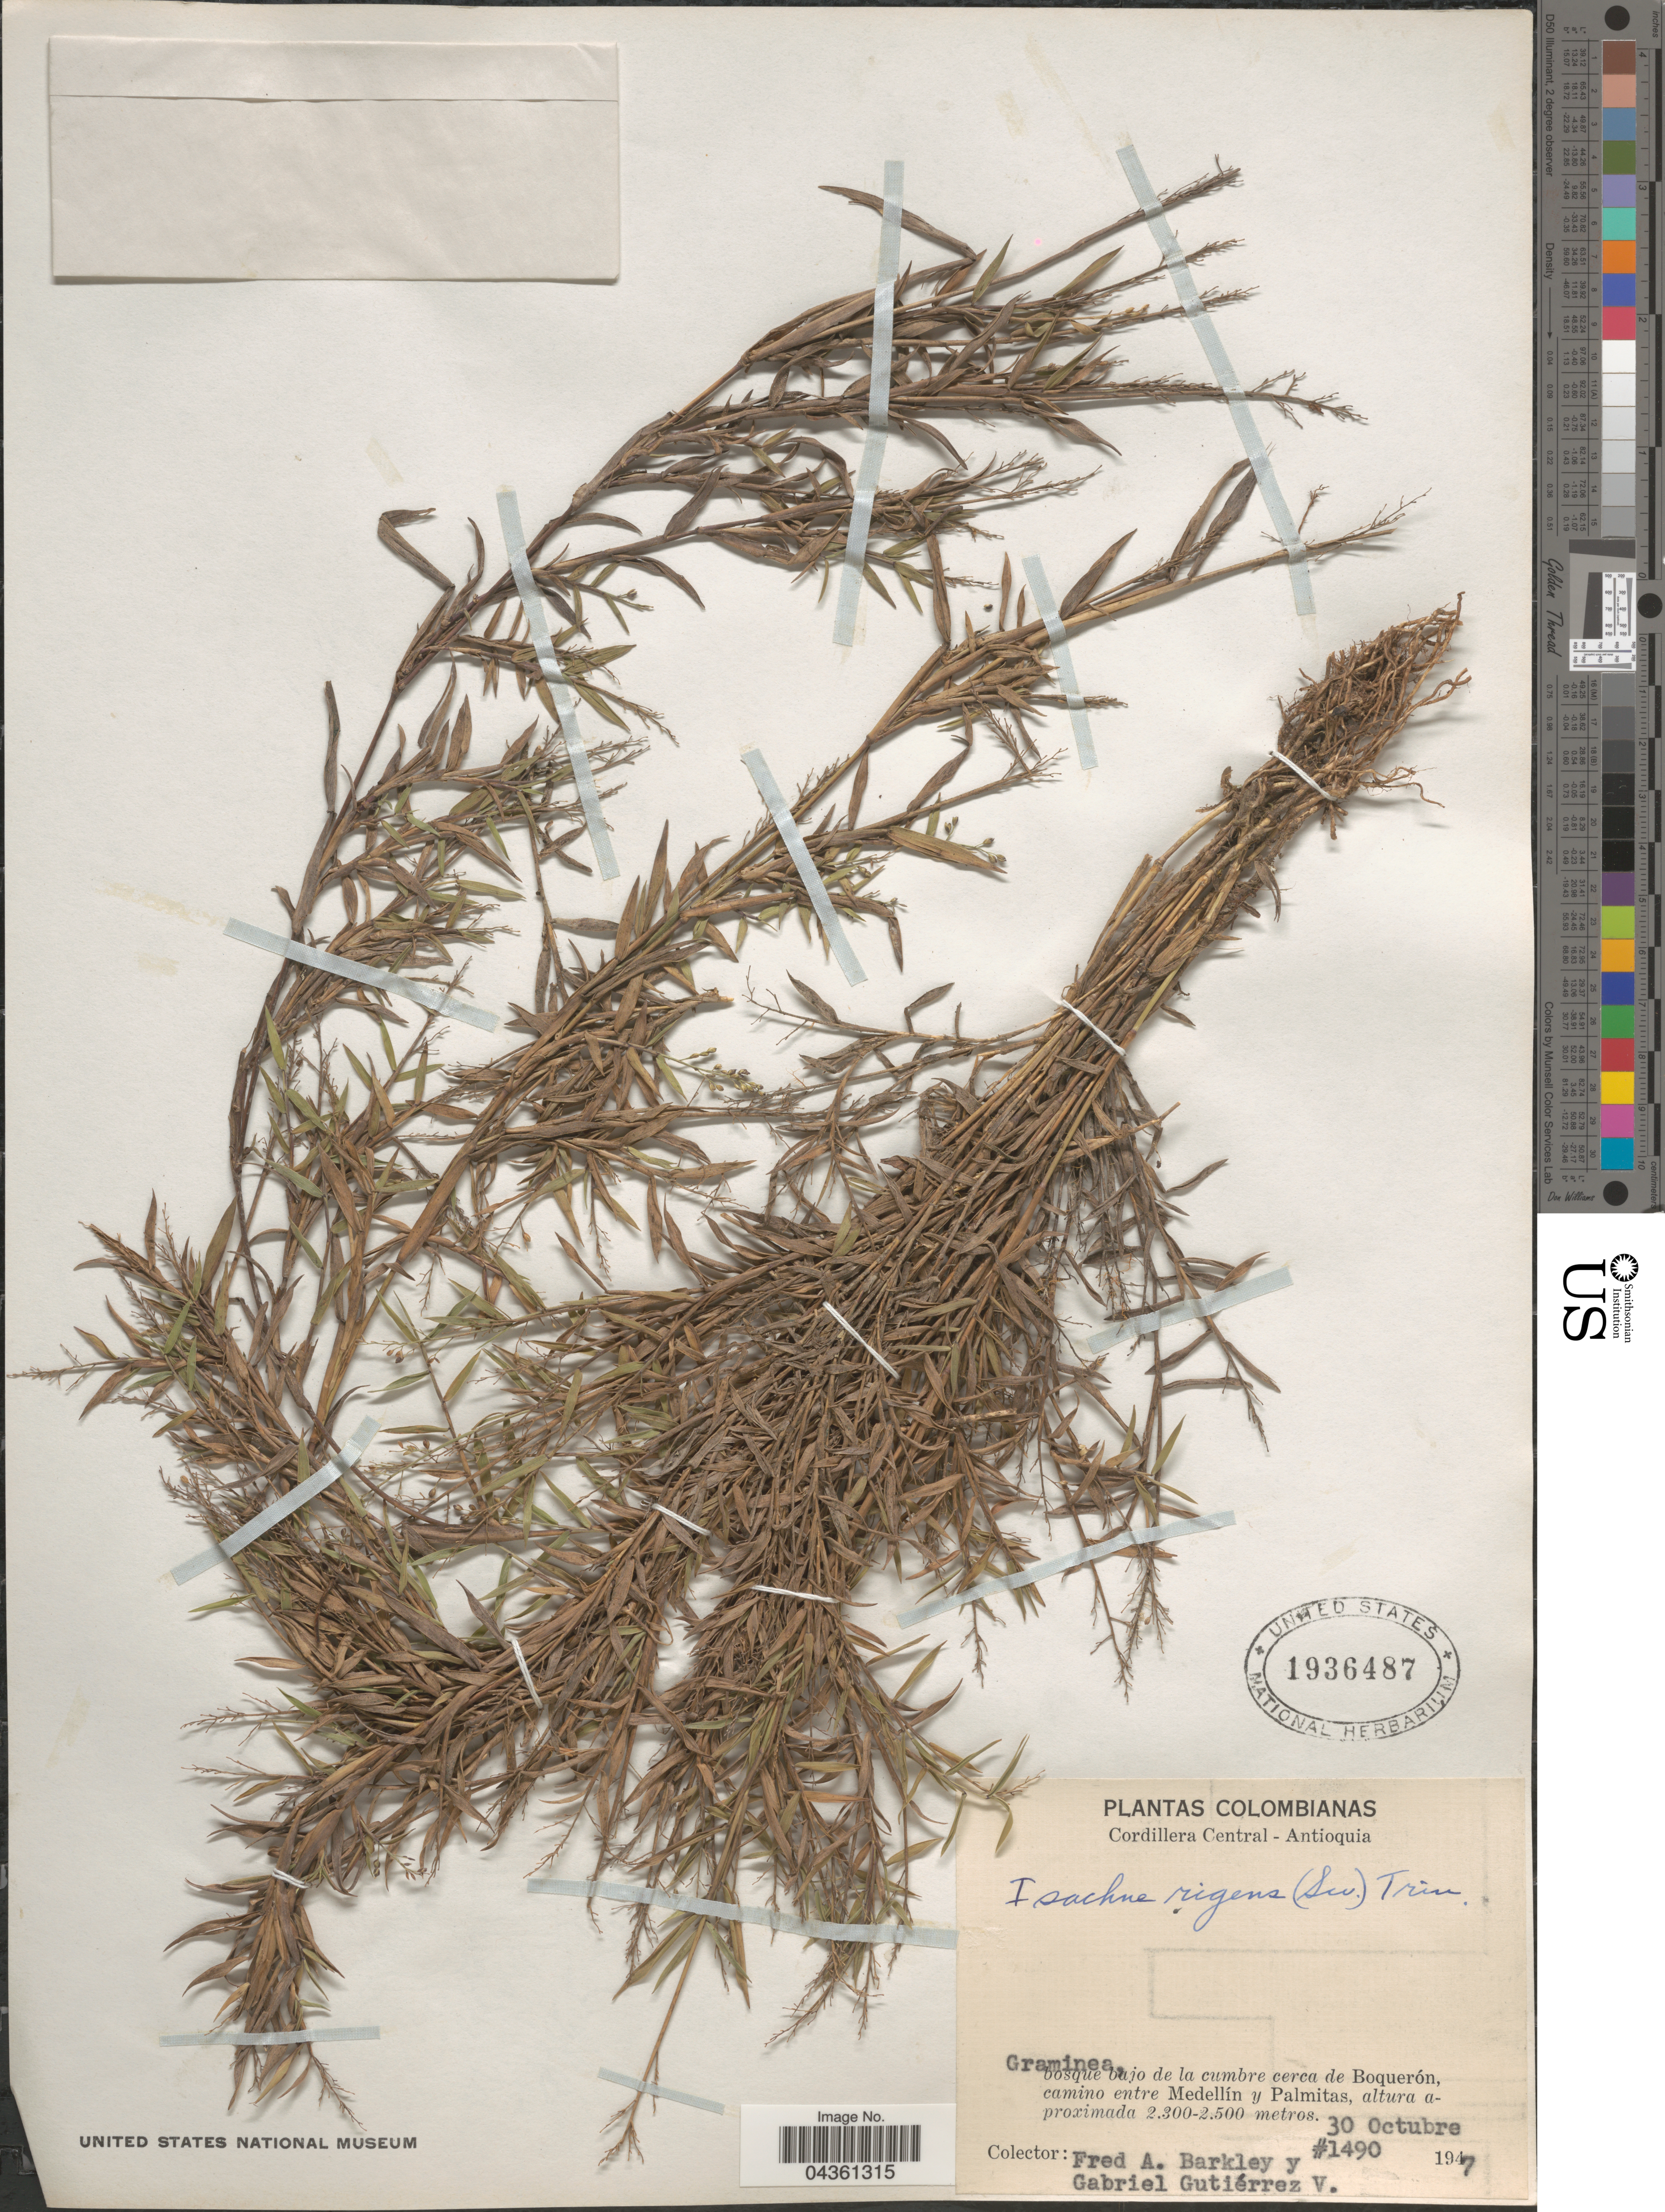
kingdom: Plantae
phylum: Tracheophyta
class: Liliopsida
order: Poales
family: Poaceae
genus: Isachne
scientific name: Isachne rigens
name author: (Sw.) Trin.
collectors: F. A. Barkley & G. Gutiérrez V.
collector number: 1490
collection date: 1947-10-30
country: Colombia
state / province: Antioquia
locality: Cordillera Central. Bosque bajo de la cumbre cerca de Boquerón, camino entre Medellín y Palmitas.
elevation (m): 2300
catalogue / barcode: US 1936487